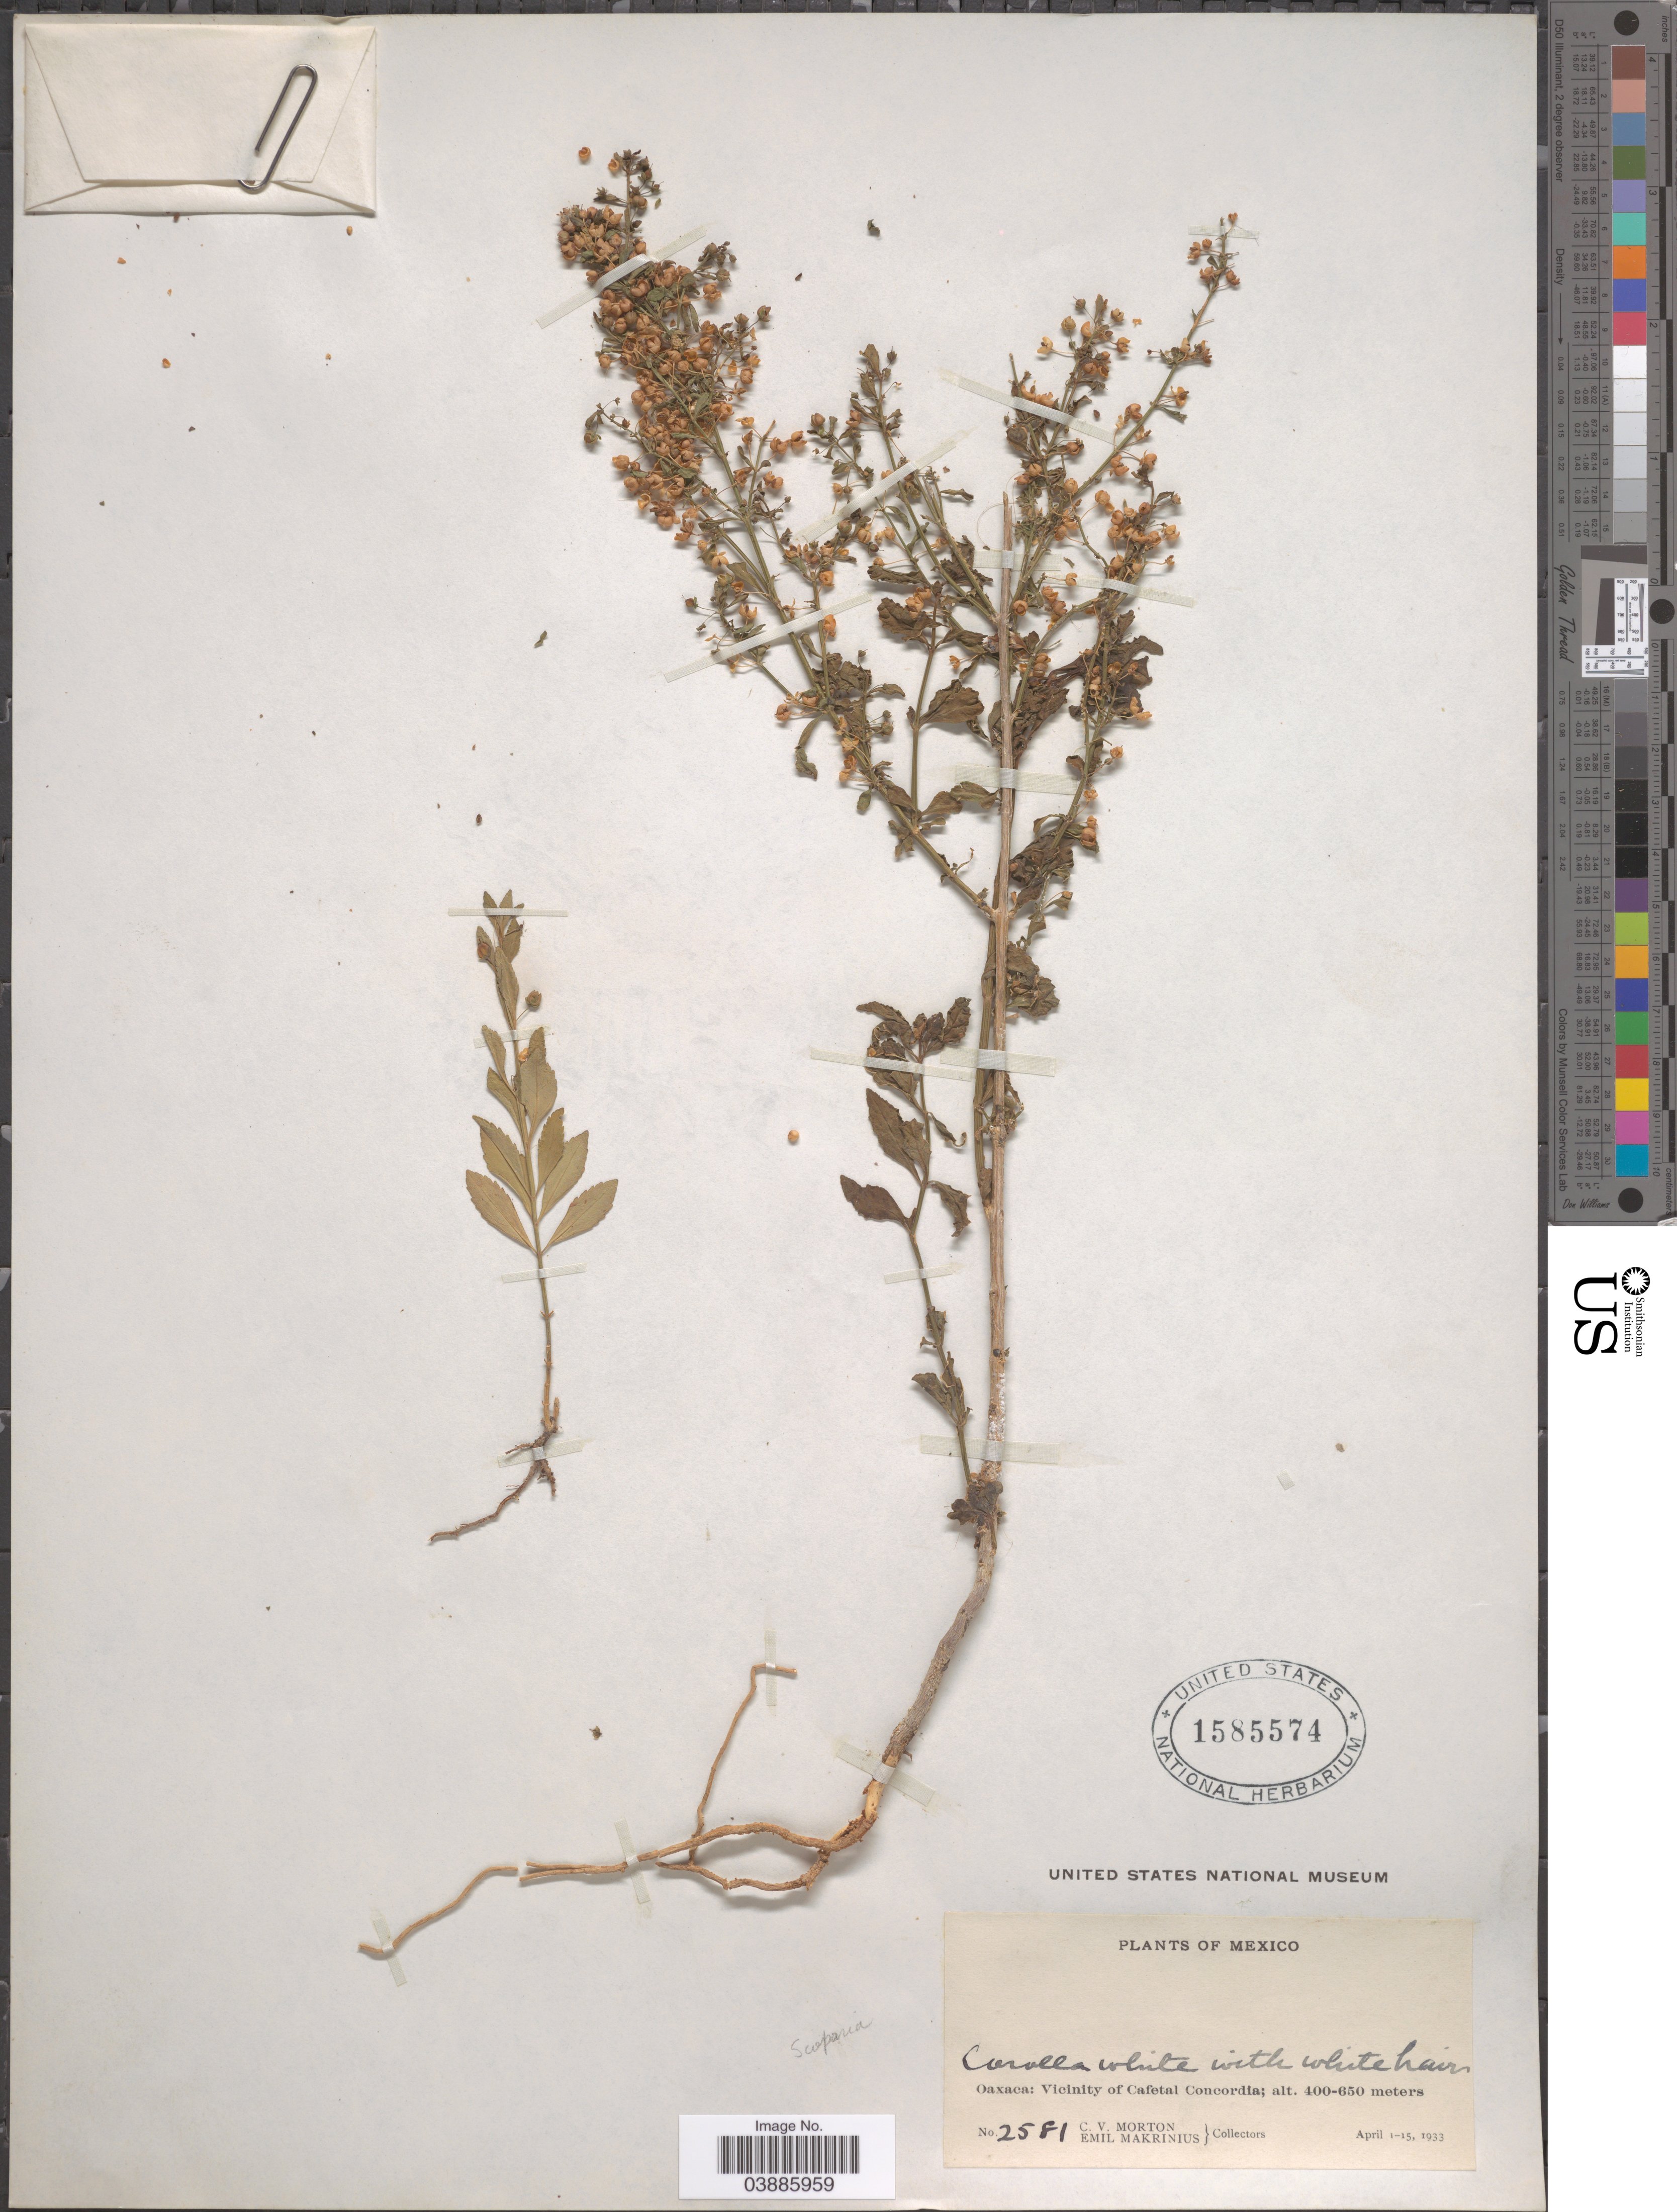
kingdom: Plantae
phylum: Tracheophyta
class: Magnoliopsida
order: Lamiales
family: Plantaginaceae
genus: Scoparia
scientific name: Scoparia sp.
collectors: C. V. Morton & E. Makrinius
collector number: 2581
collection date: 1933-04-01/1933-04-15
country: Mexico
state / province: Oaxaca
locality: Vicinity of Cafetal Concordia.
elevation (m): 400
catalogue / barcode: US 1585574